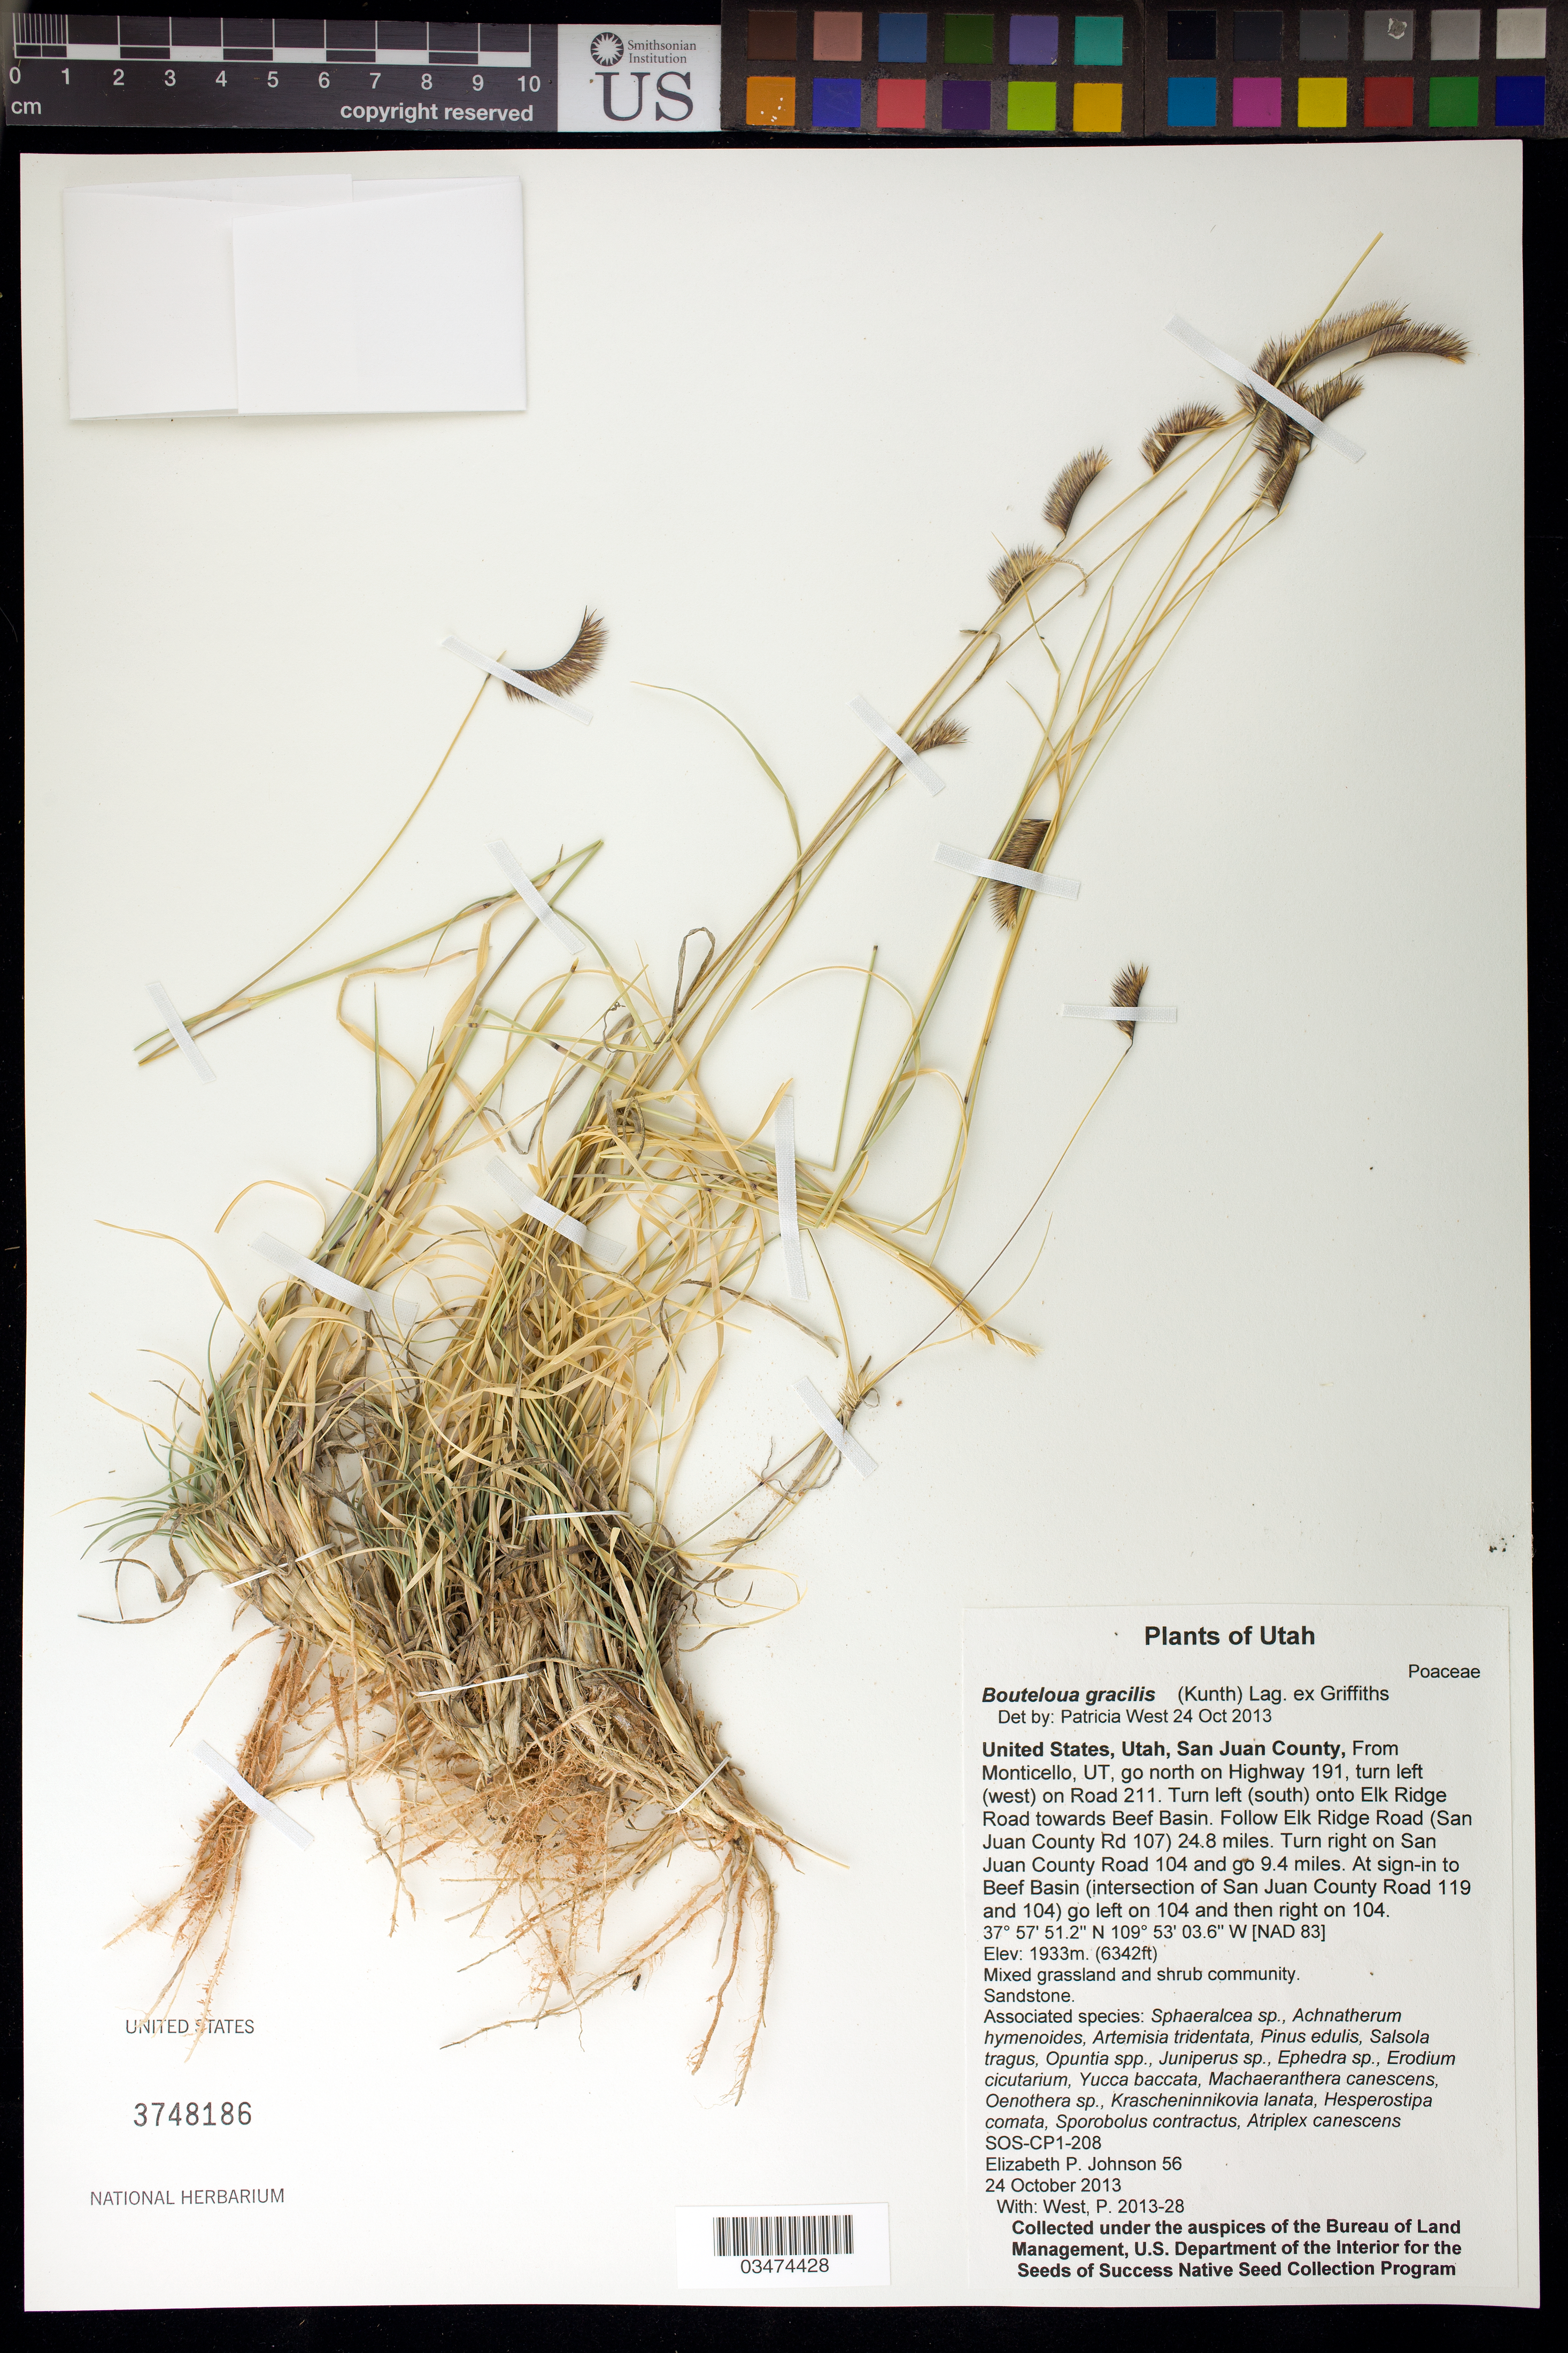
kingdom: Plantae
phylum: Tracheophyta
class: Liliopsida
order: Poales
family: Poaceae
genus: Bouteloua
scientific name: Bouteloua gracilis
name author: (Kunth) Lag. ex Griffiths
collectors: E. Johnson & P. West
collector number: CP1-208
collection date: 2013-10-24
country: United States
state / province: Utah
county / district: San Juan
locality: Near Beef Basin (intersection of San Juan County Rd 119 and 104)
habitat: Sandstone. Mixed grassland and shrub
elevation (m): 1933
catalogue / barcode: US 3748186